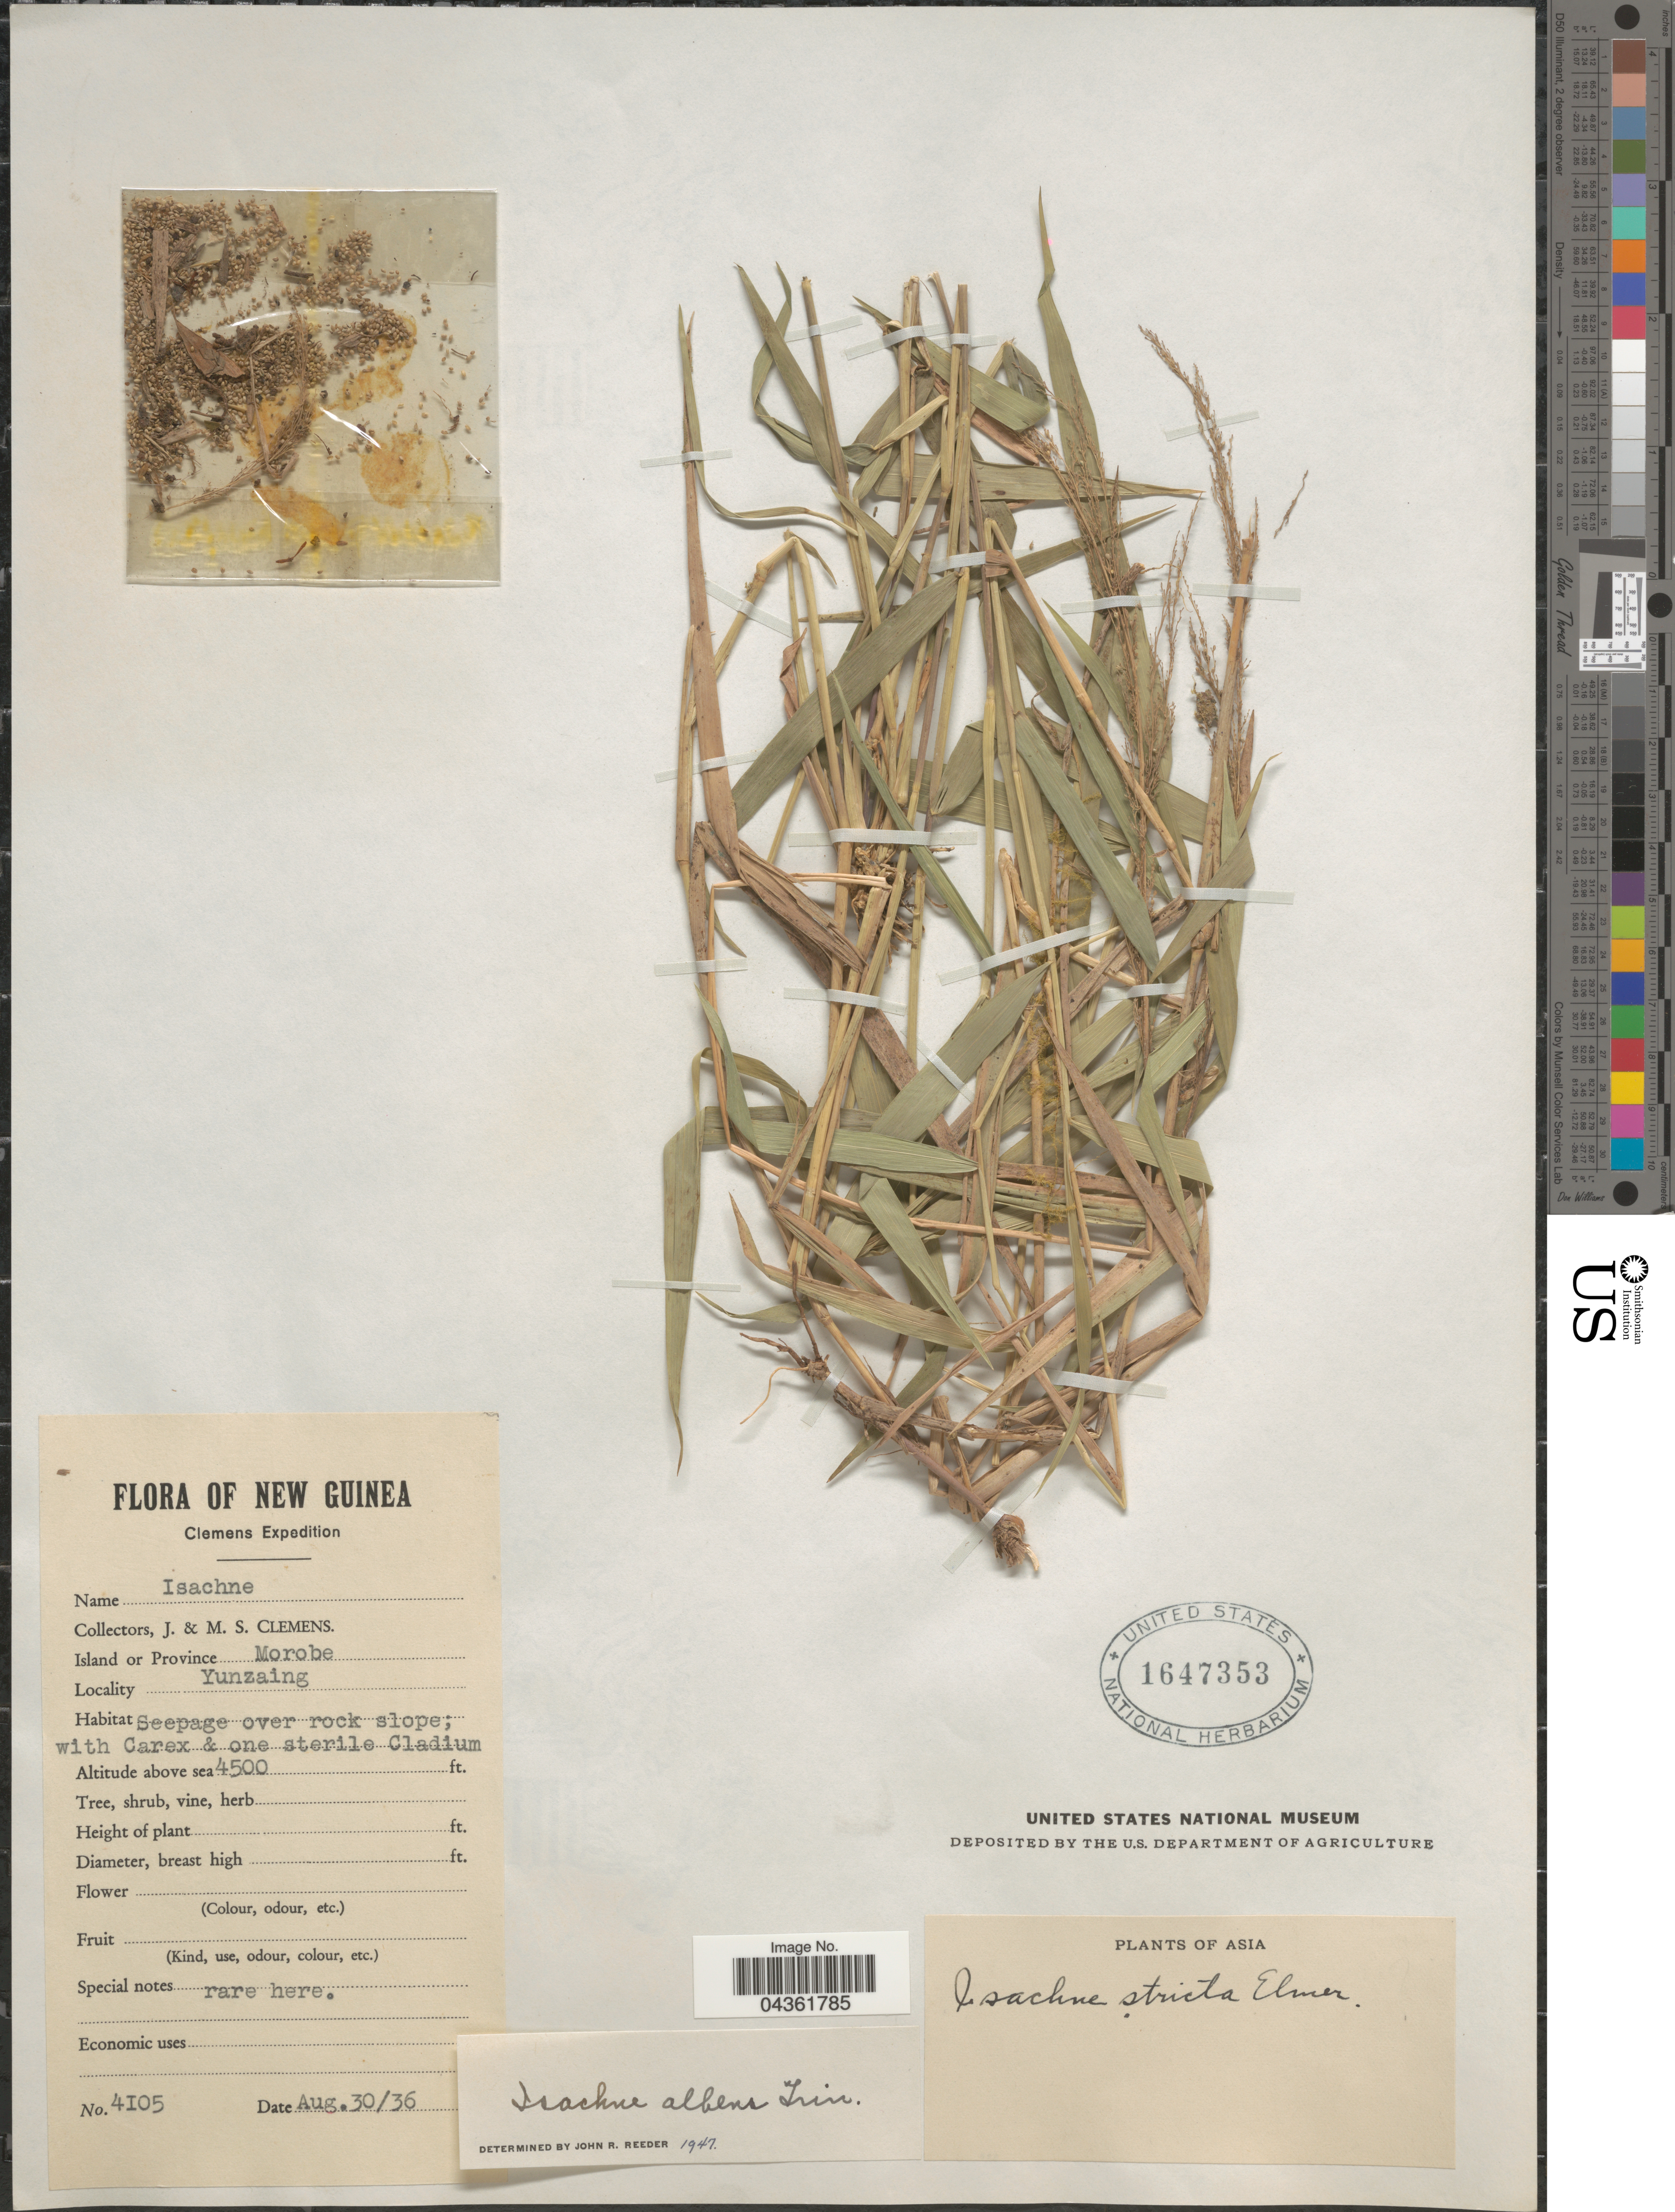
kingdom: Plantae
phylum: Tracheophyta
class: Liliopsida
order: Poales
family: Poaceae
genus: Isachne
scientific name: Isachne albens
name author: Trin.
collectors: J. Clemens & M. S. Clemens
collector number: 4105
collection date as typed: Transcribed d/m/y: 30/8/36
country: Papua New Guinea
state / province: Morobe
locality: New Guinea. Clemens Expedition. Yunzaing. Seepage over rock slope.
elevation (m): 1372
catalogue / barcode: US 1647353